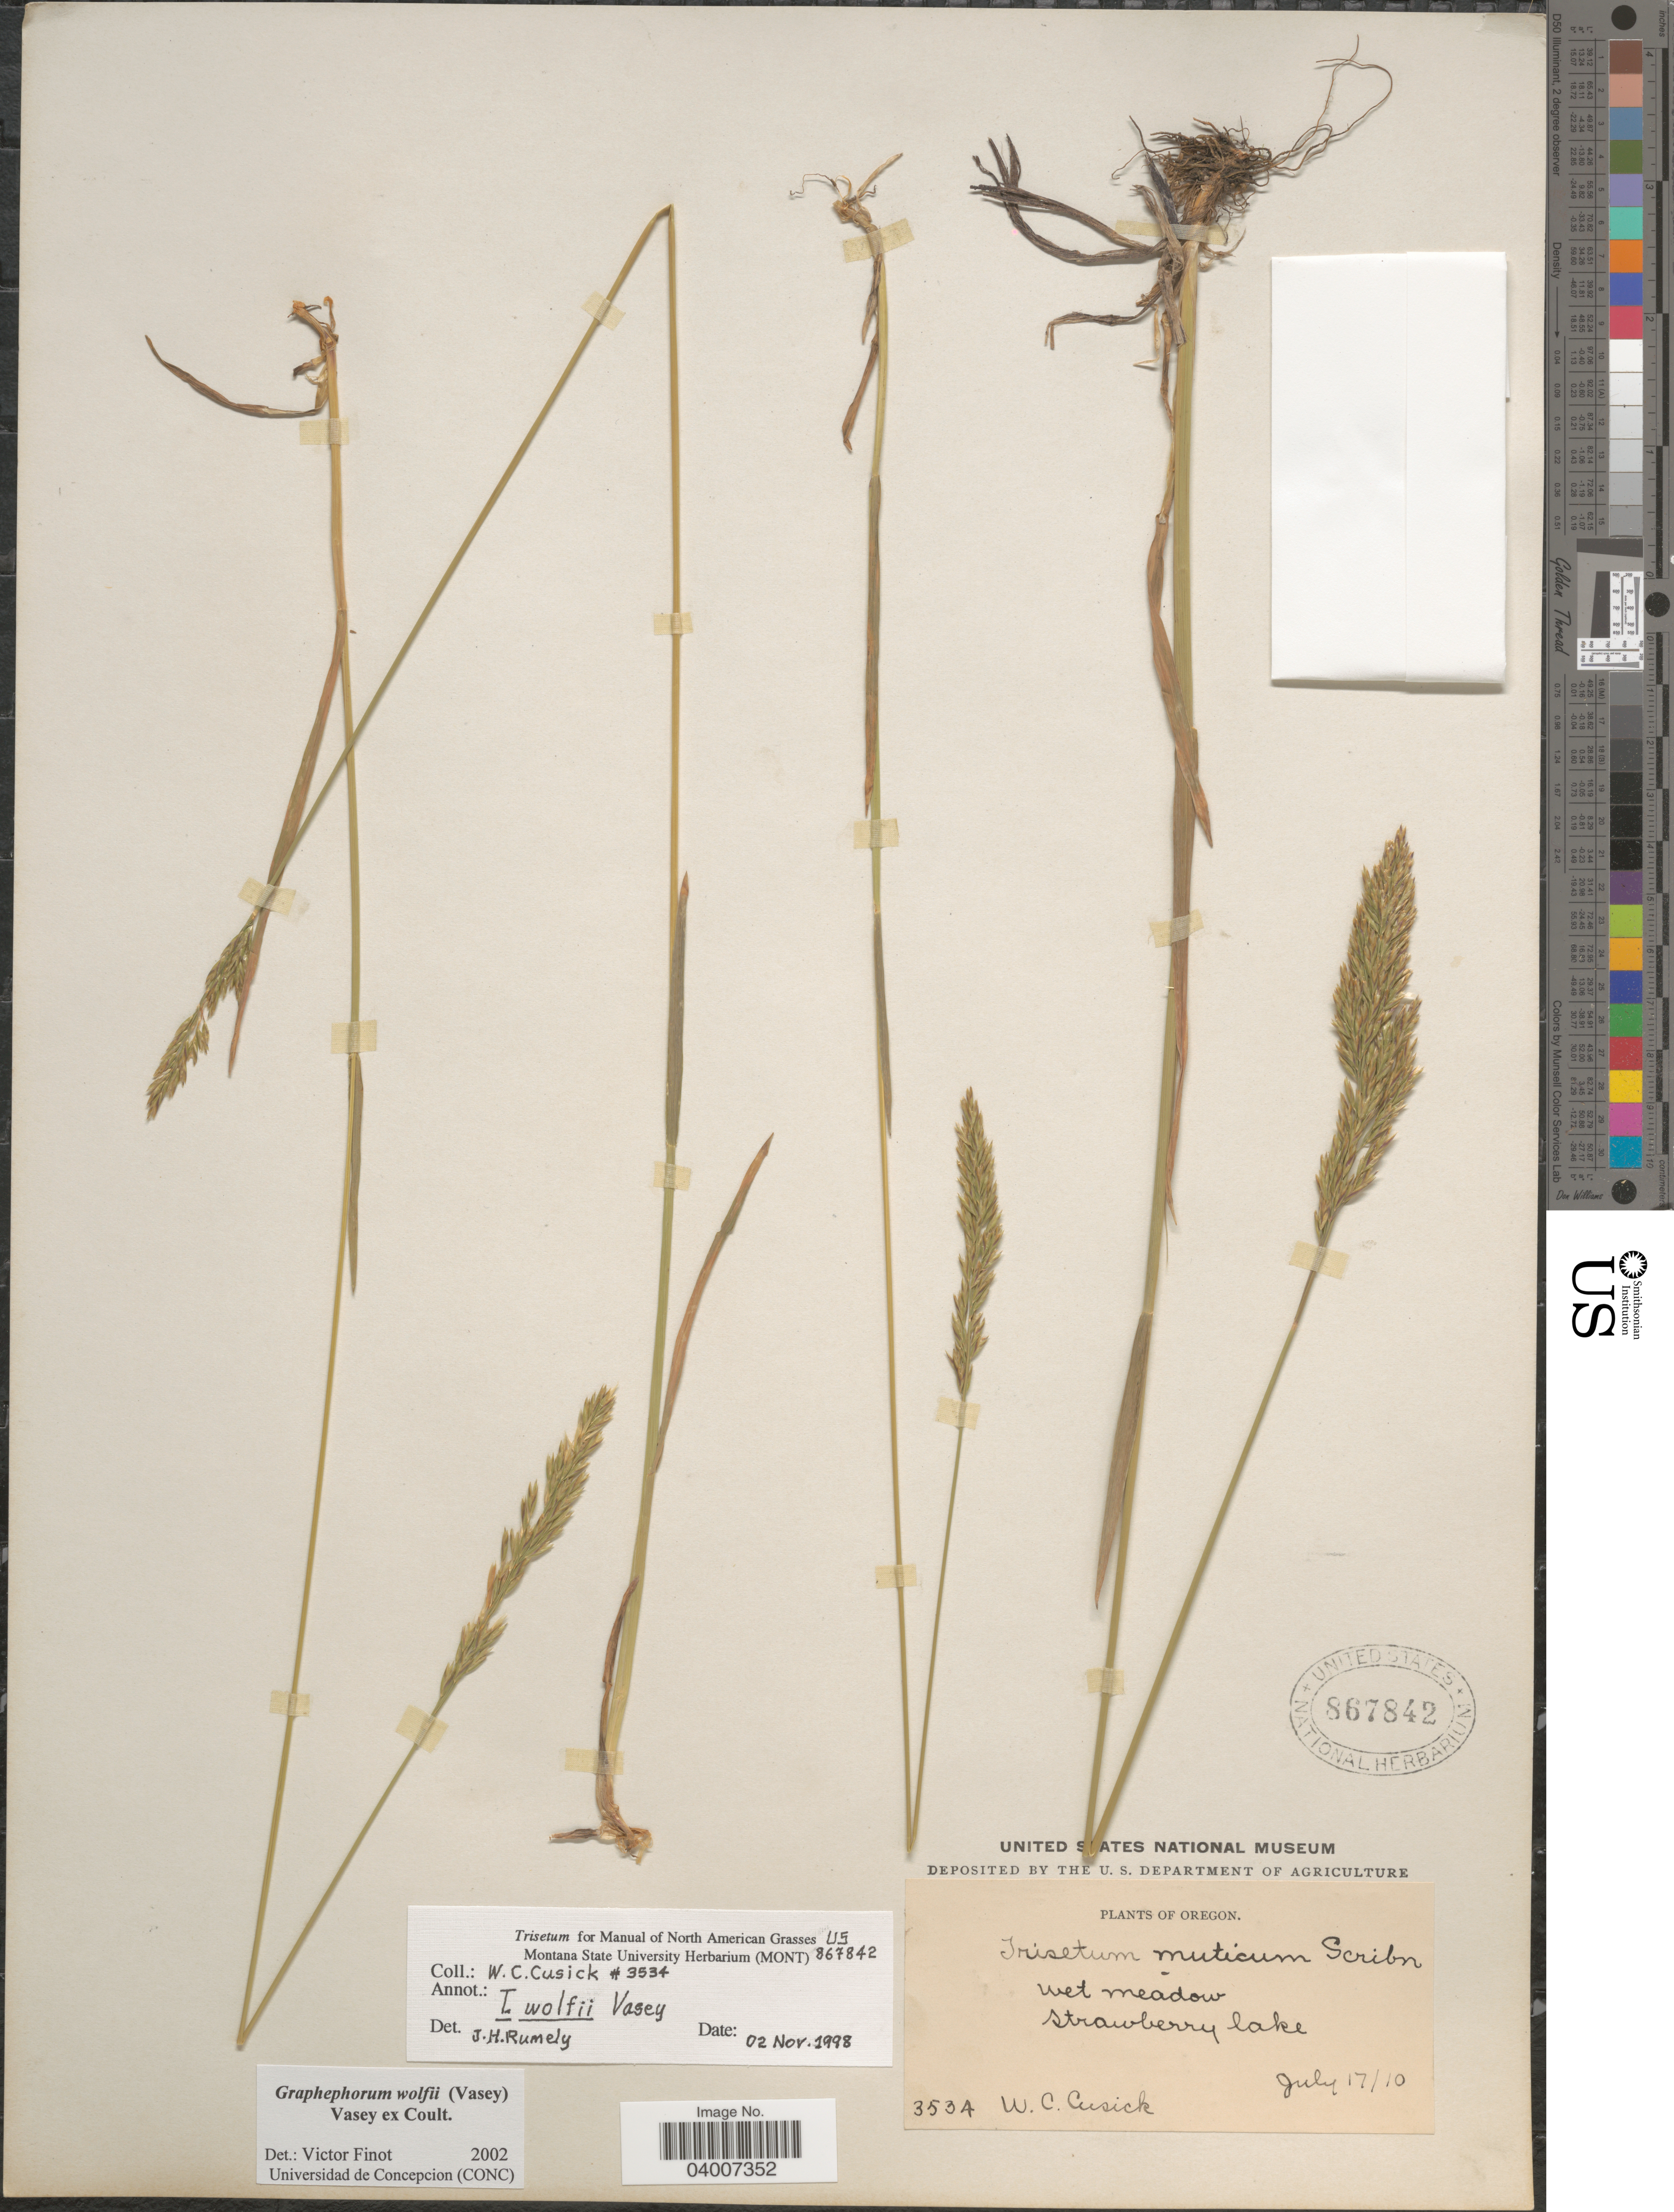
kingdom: Plantae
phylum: Tracheophyta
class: Liliopsida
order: Poales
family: Poaceae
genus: Graphephorum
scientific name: Graphephorum wolfii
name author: (E. Fourn.) Vasey ex Coult.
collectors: W. C. Cusick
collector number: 3534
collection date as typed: Transcribed d/m/y: 17/7/10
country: United States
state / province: Oregon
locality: Strawberry lake.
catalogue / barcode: US 867842